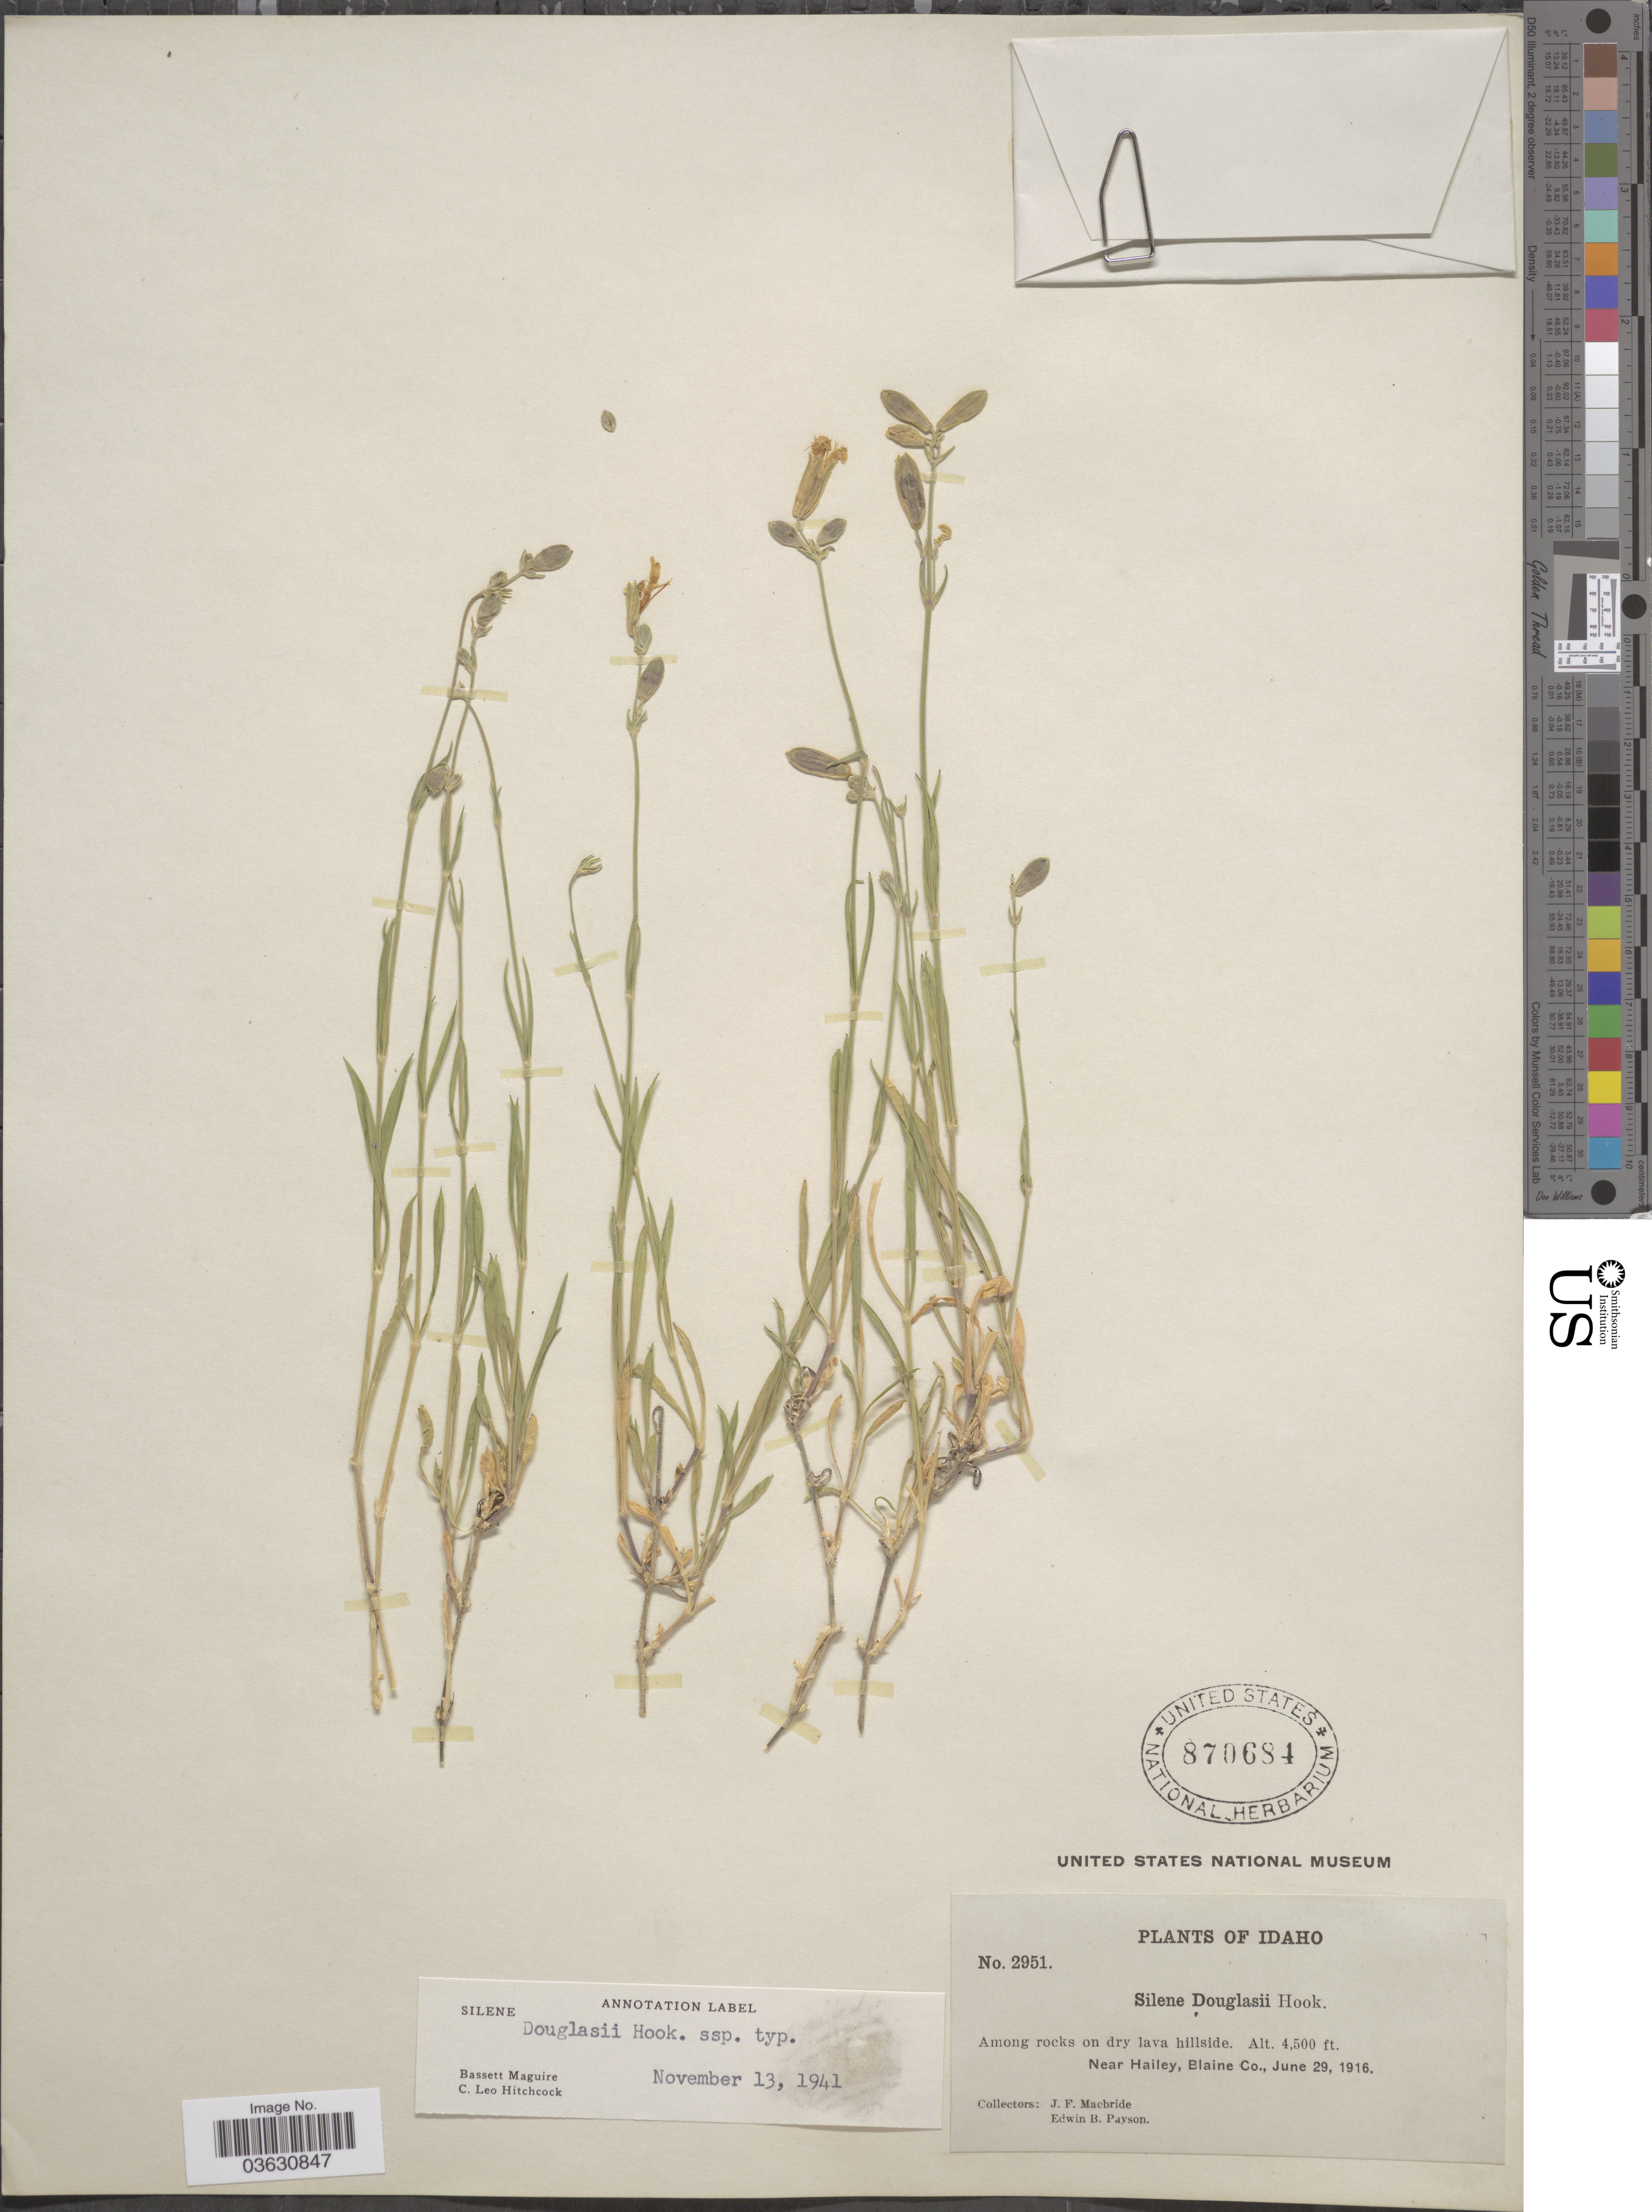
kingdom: Plantae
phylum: Tracheophyta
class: Magnoliopsida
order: Caryophyllales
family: Caryophyllaceae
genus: Silene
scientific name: Silene douglasii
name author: Hook.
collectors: J. F. Macbride & E. B. Payson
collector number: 2951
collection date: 1916-06-29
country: United States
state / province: Idaho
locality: Among rocks on dry lava hillside. Near Hailey, Blaine Co.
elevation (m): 1372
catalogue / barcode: US 870684